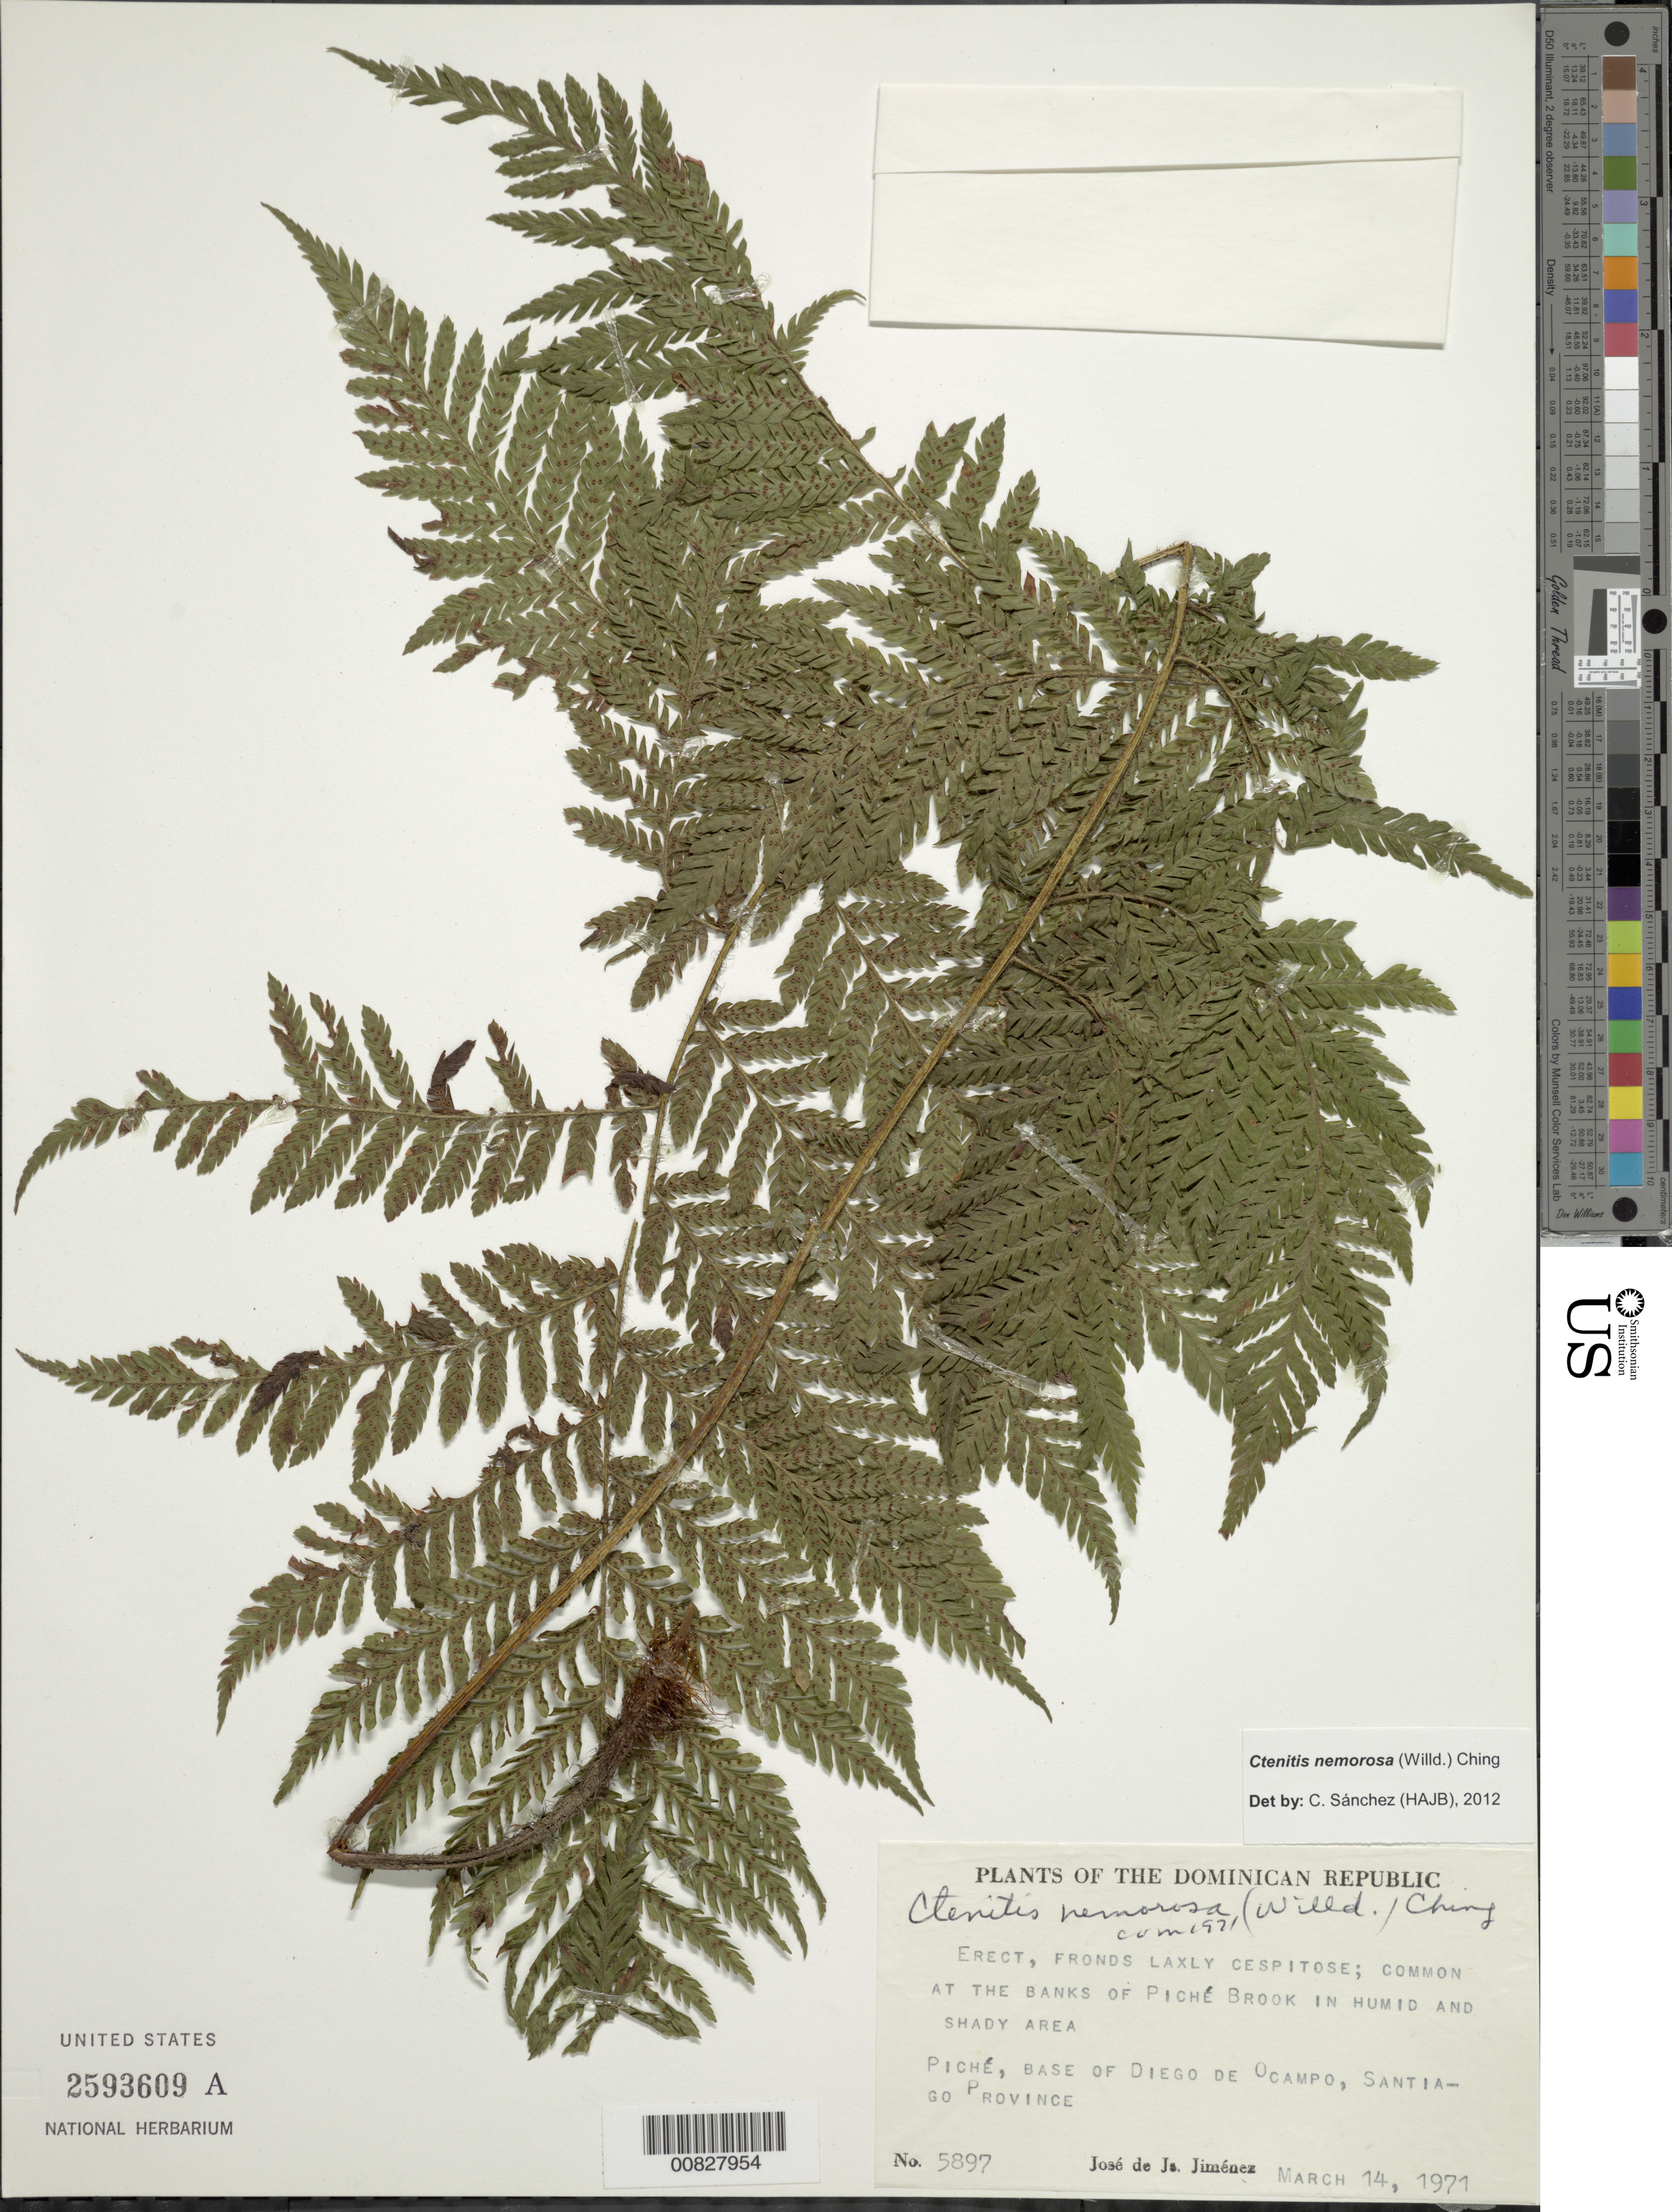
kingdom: Plantae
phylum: Tracheophyta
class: Polypodiopsida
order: Polypodiales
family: Dryopteridaceae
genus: Ctenitis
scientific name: Ctenitis nemorosa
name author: (Willd.) Ching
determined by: Morton, C. V.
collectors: J. J. Jiménez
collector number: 5897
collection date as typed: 14 Mar 1971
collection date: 1971-03-14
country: Dominican Republic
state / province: Santiago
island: Hispaniola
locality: Piché Brook, base of Diego de Ocampo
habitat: Bank of brook, humid and shady area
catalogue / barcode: US 2593609A